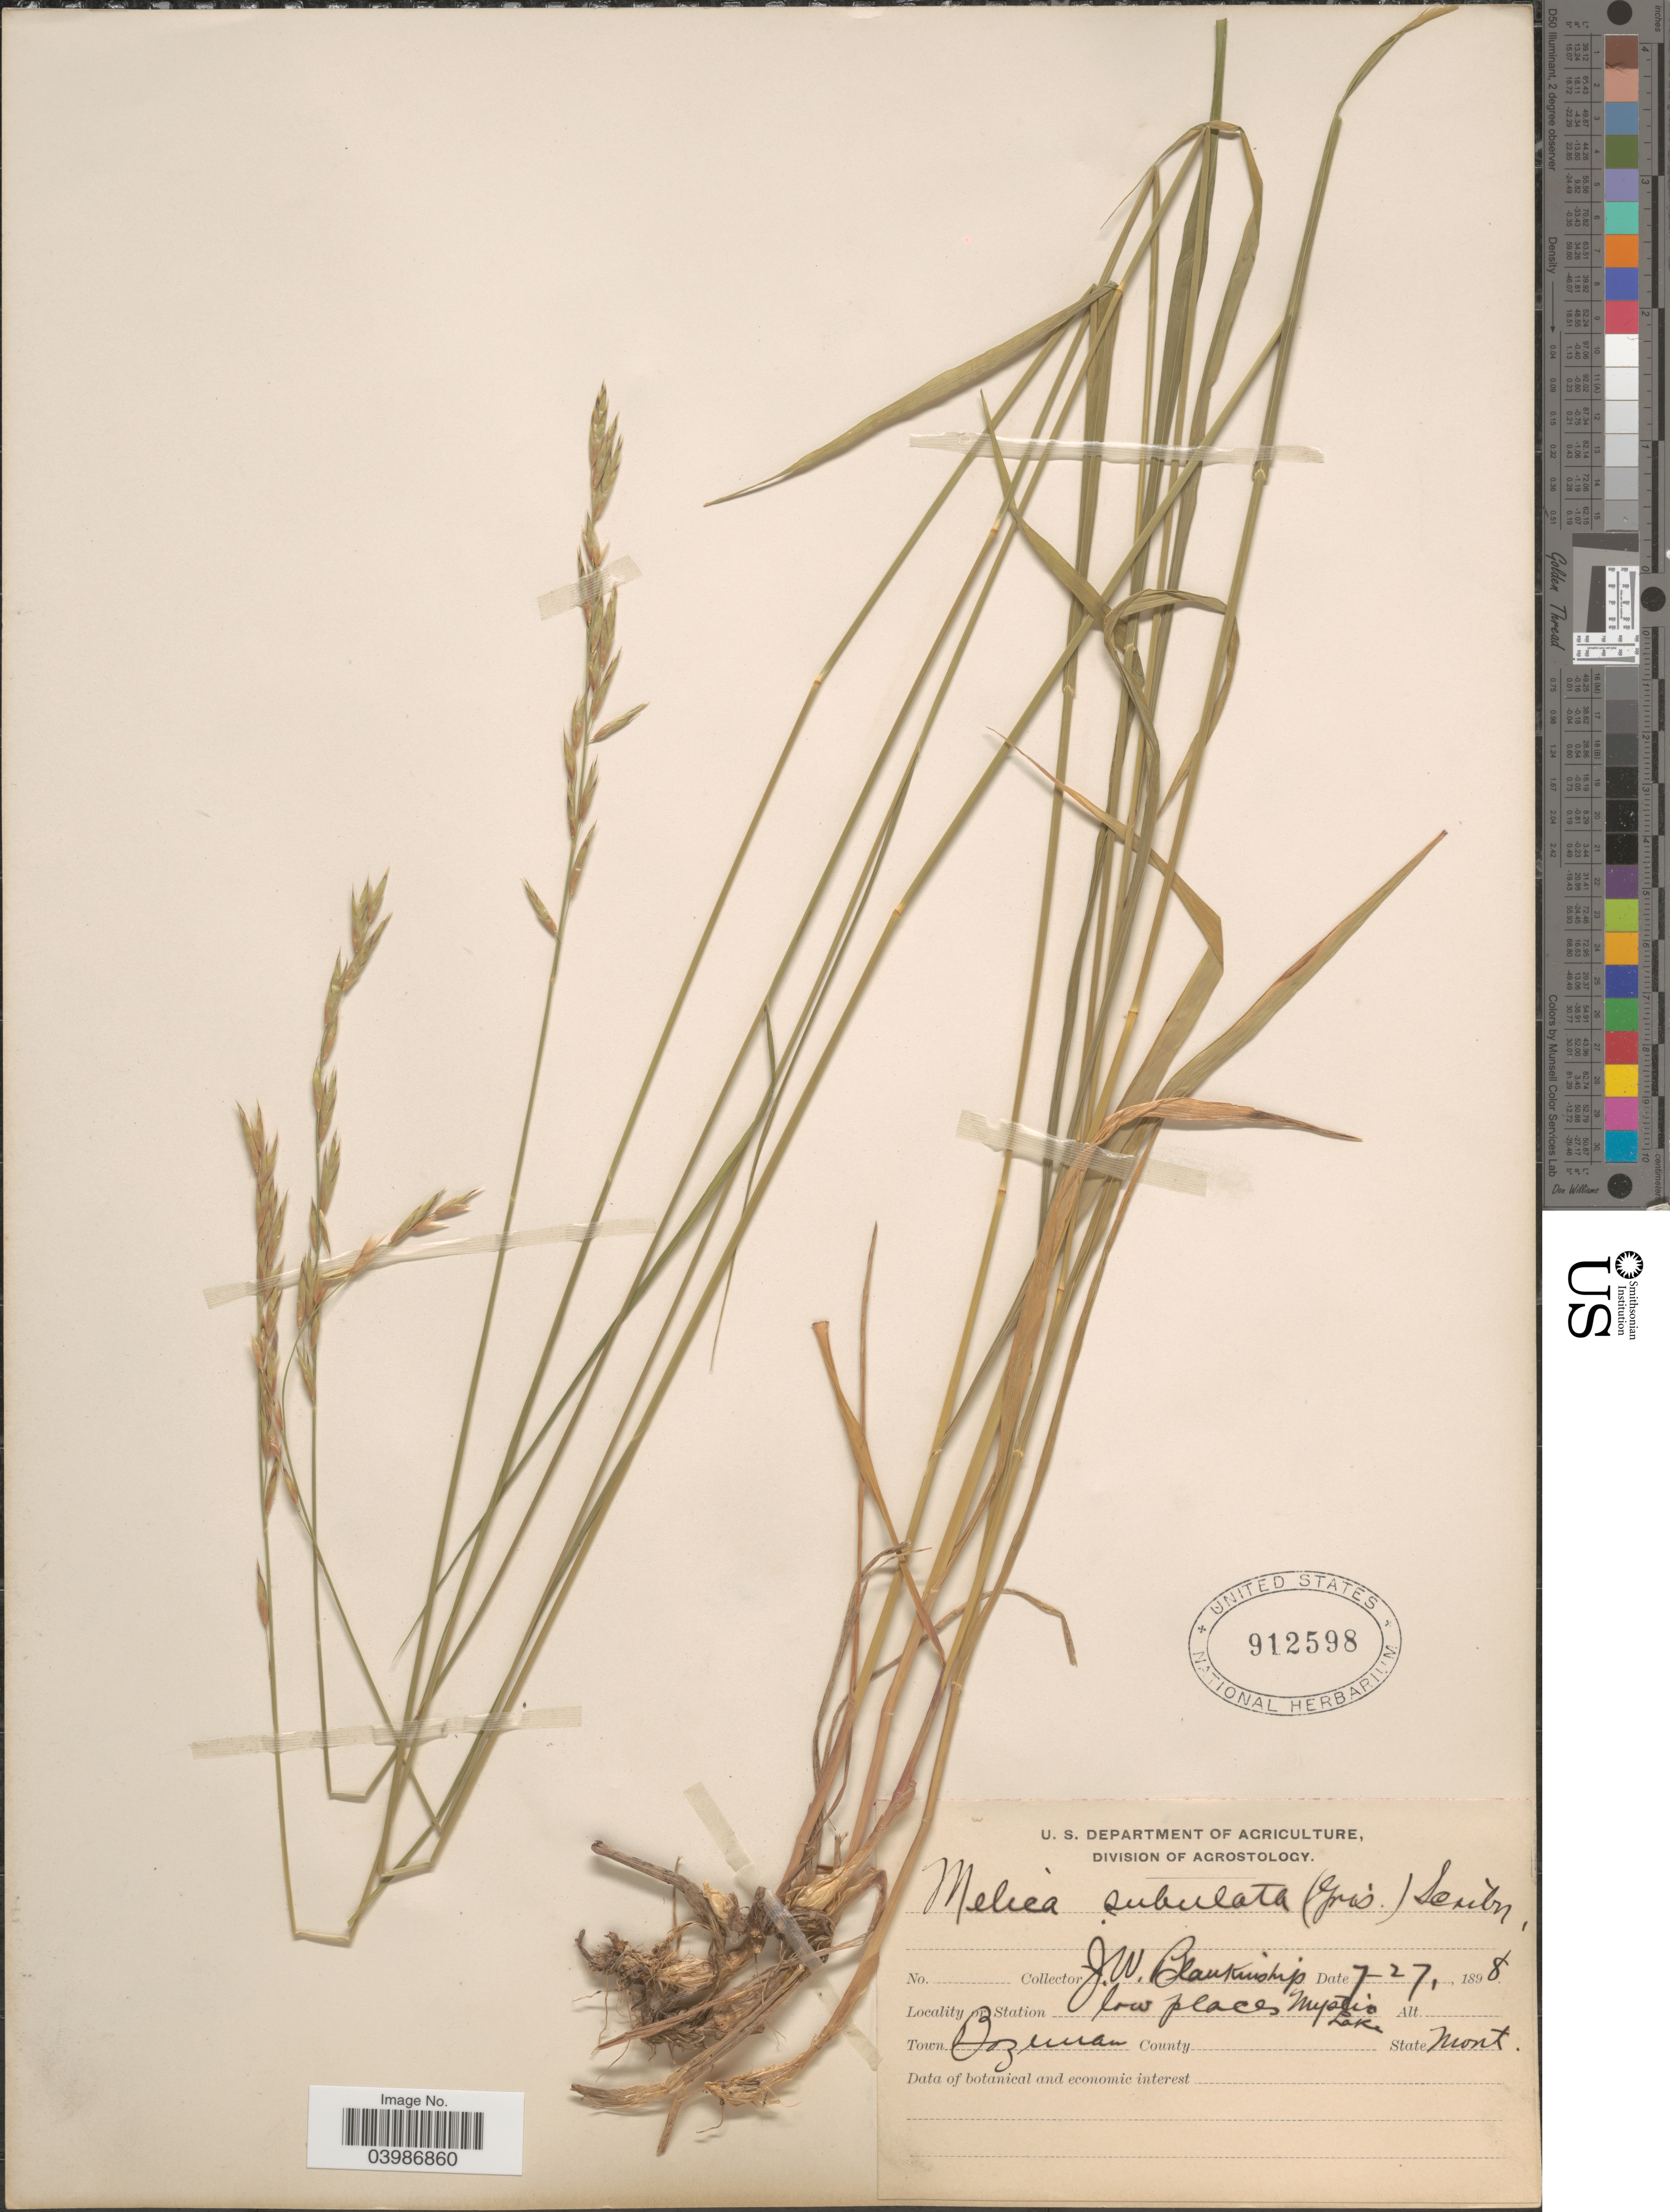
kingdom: Plantae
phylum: Tracheophyta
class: Liliopsida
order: Poales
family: Poaceae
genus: Melica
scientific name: Melica subulata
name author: (Griseb.) Scribn.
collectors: J. W. Blankinship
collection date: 1898-07-27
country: United States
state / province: Montana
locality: Low places, Mystic Lake. Town Bozeman.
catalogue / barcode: US 912598